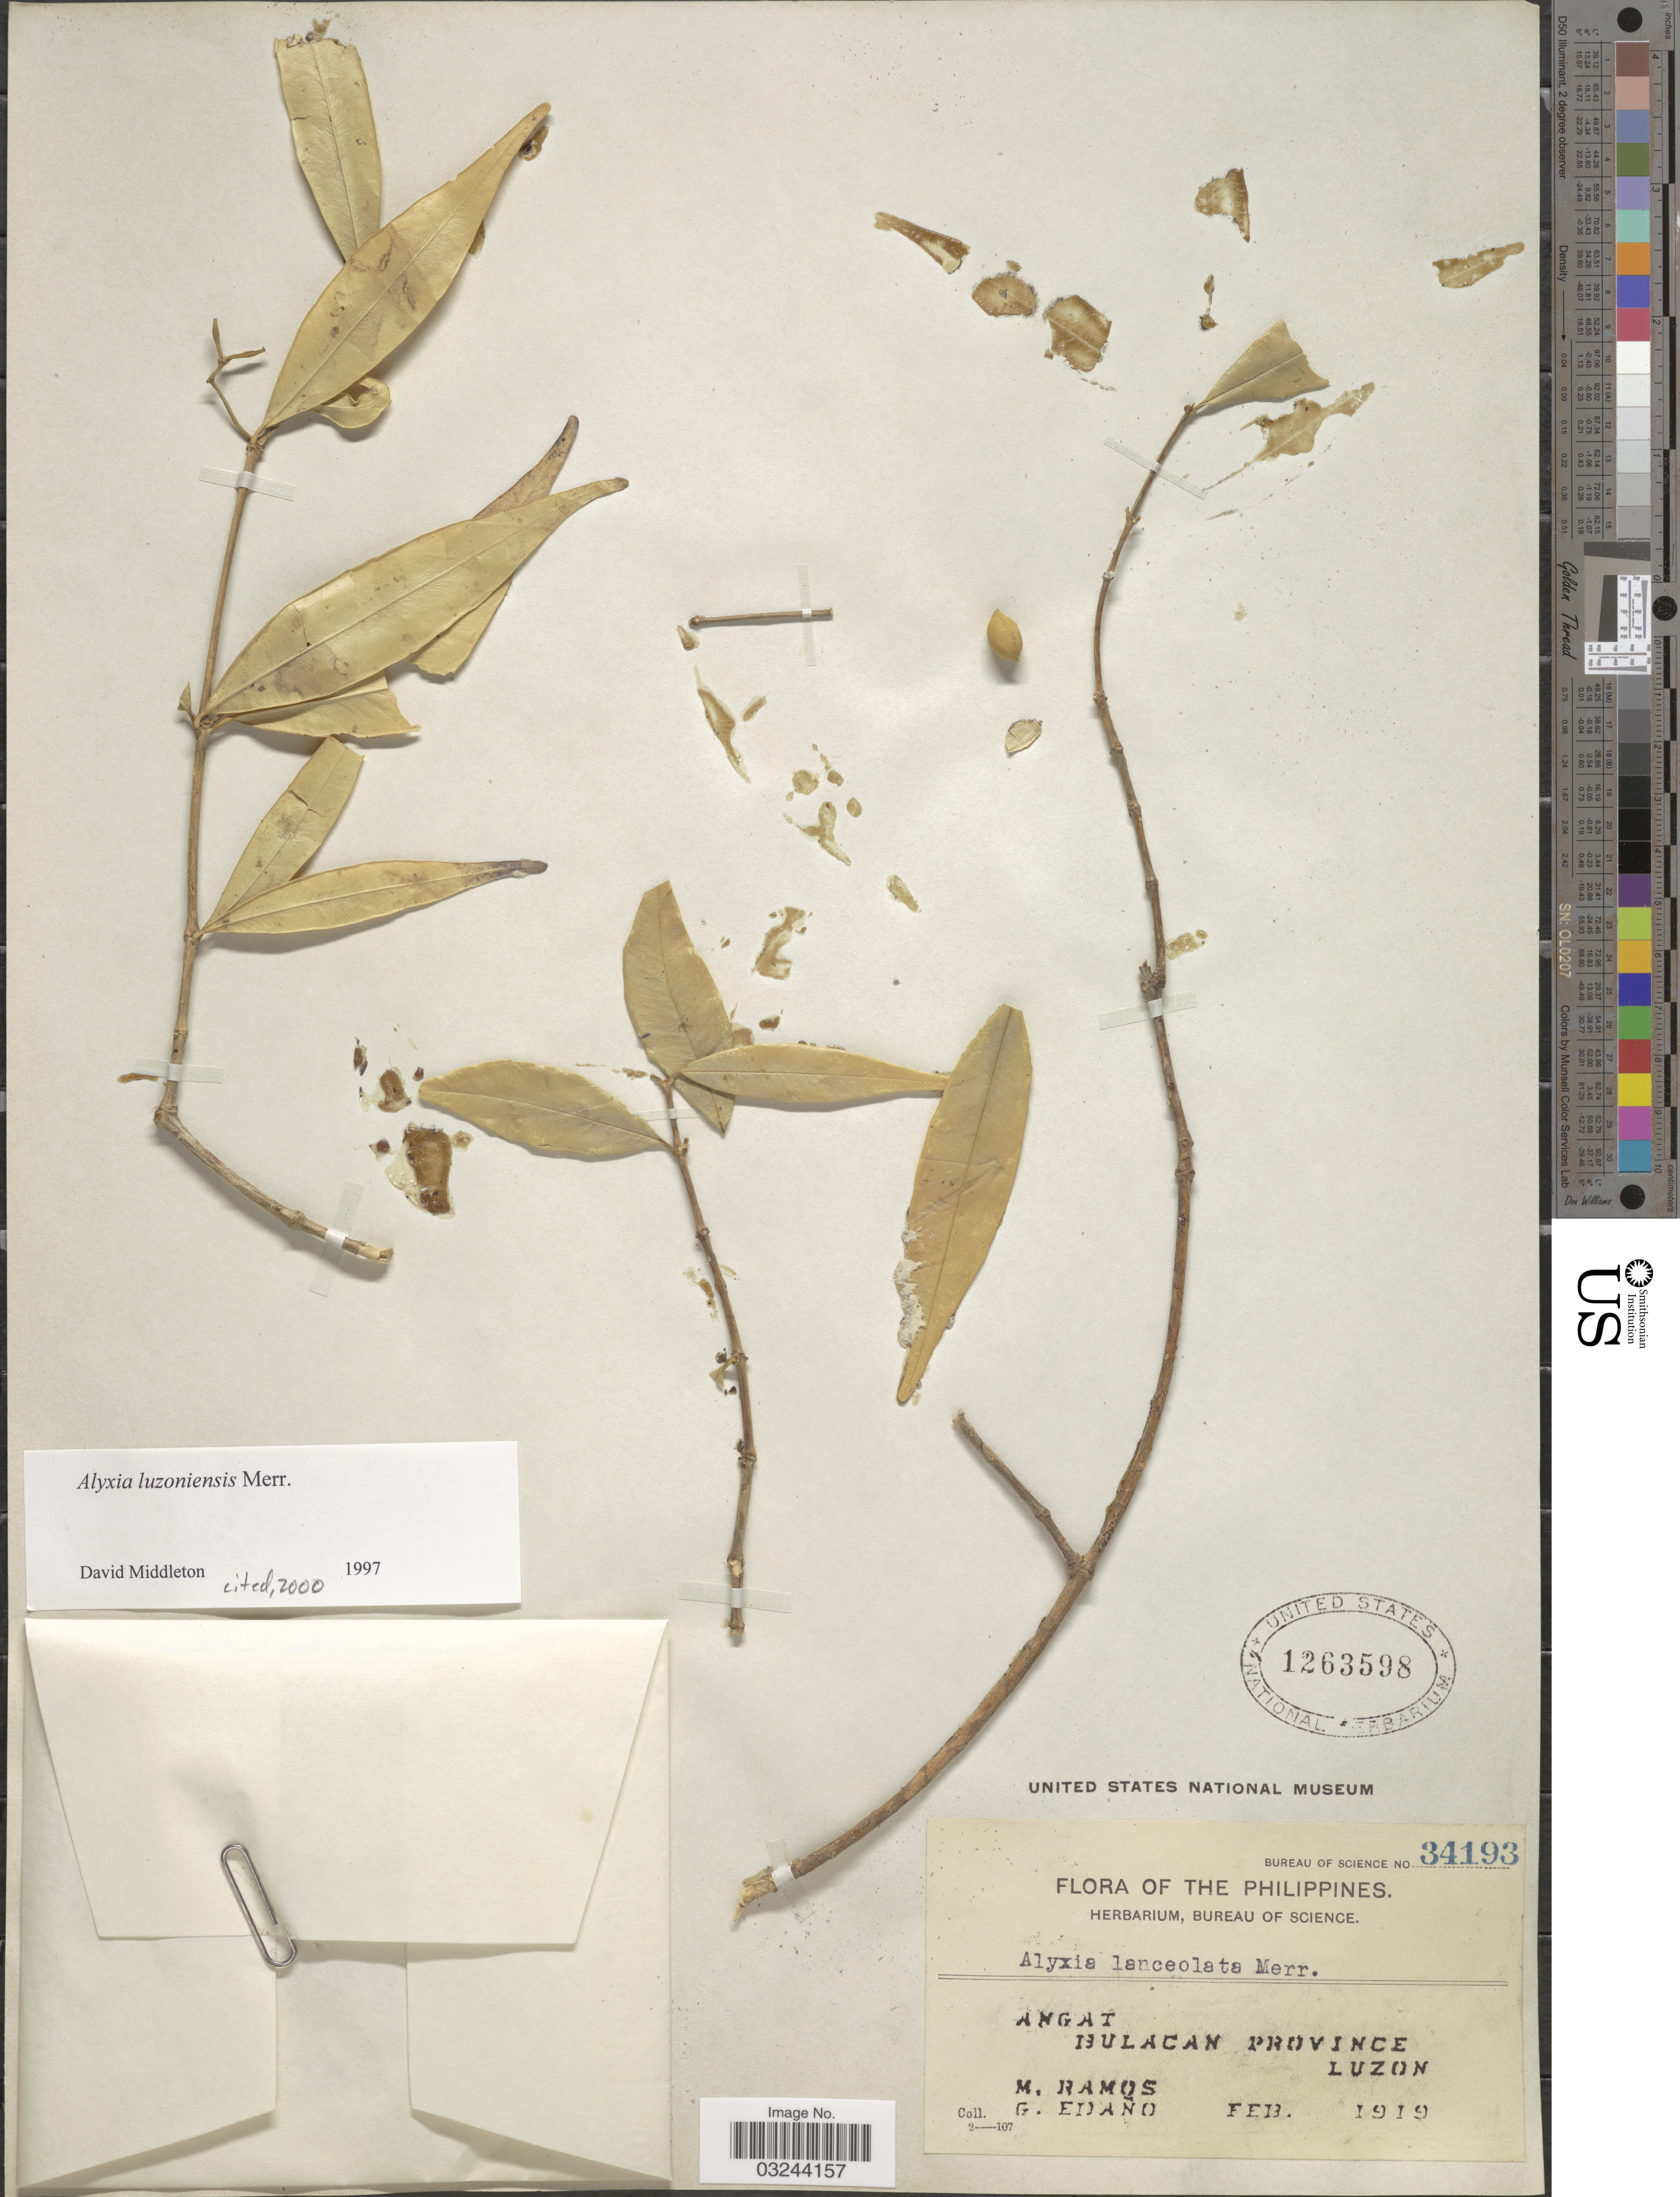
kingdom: Plantae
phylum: Tracheophyta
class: Magnoliopsida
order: Gentianales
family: Apocynaceae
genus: Alyxia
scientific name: Alyxia luzoniensis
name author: Merr.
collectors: M. Ramos & G. Edaño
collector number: Bureau of Science 34193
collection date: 1919-02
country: Philippines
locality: Angat, Bulacan Province, Luzon.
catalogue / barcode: US 1263598